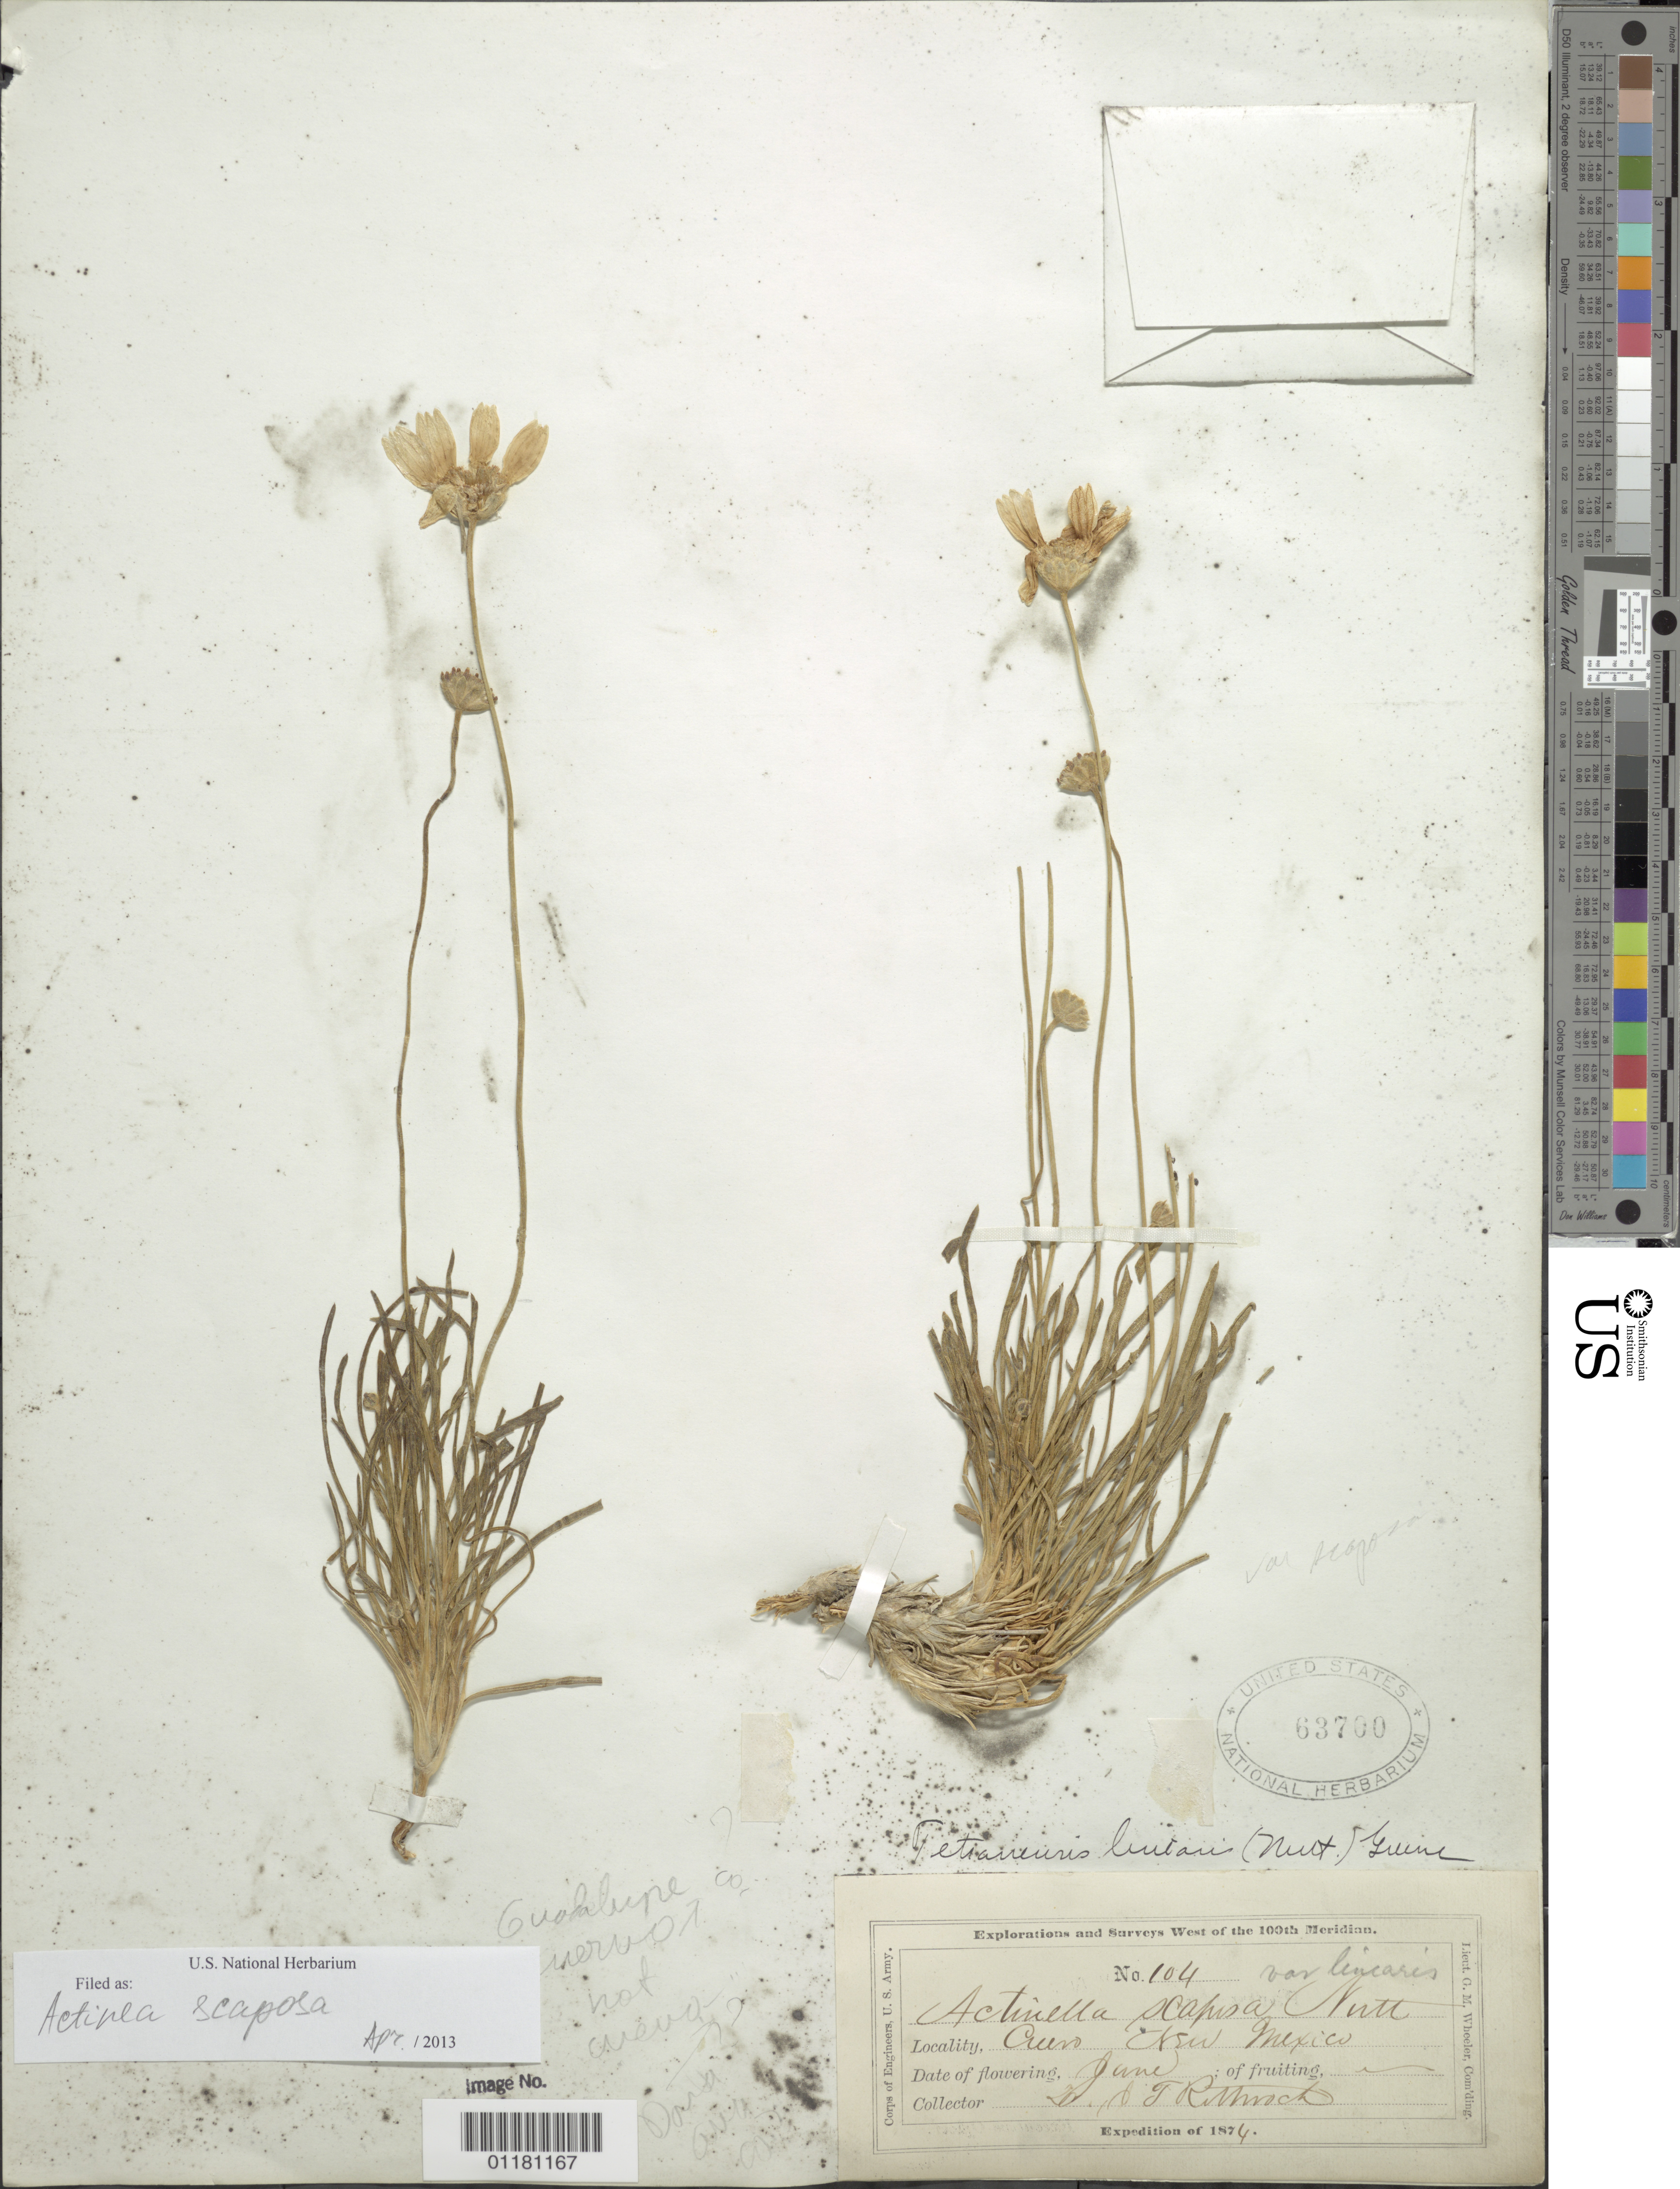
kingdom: Plantae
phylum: Tracheophyta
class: Magnoliopsida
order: Asterales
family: Asteraceae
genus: Actinea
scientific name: Actinea scaposa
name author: (DC.) Kuntze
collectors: J. T. Rothrock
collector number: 104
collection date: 1874-06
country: United States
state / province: New Mexico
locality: Cuero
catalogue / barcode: US 63700